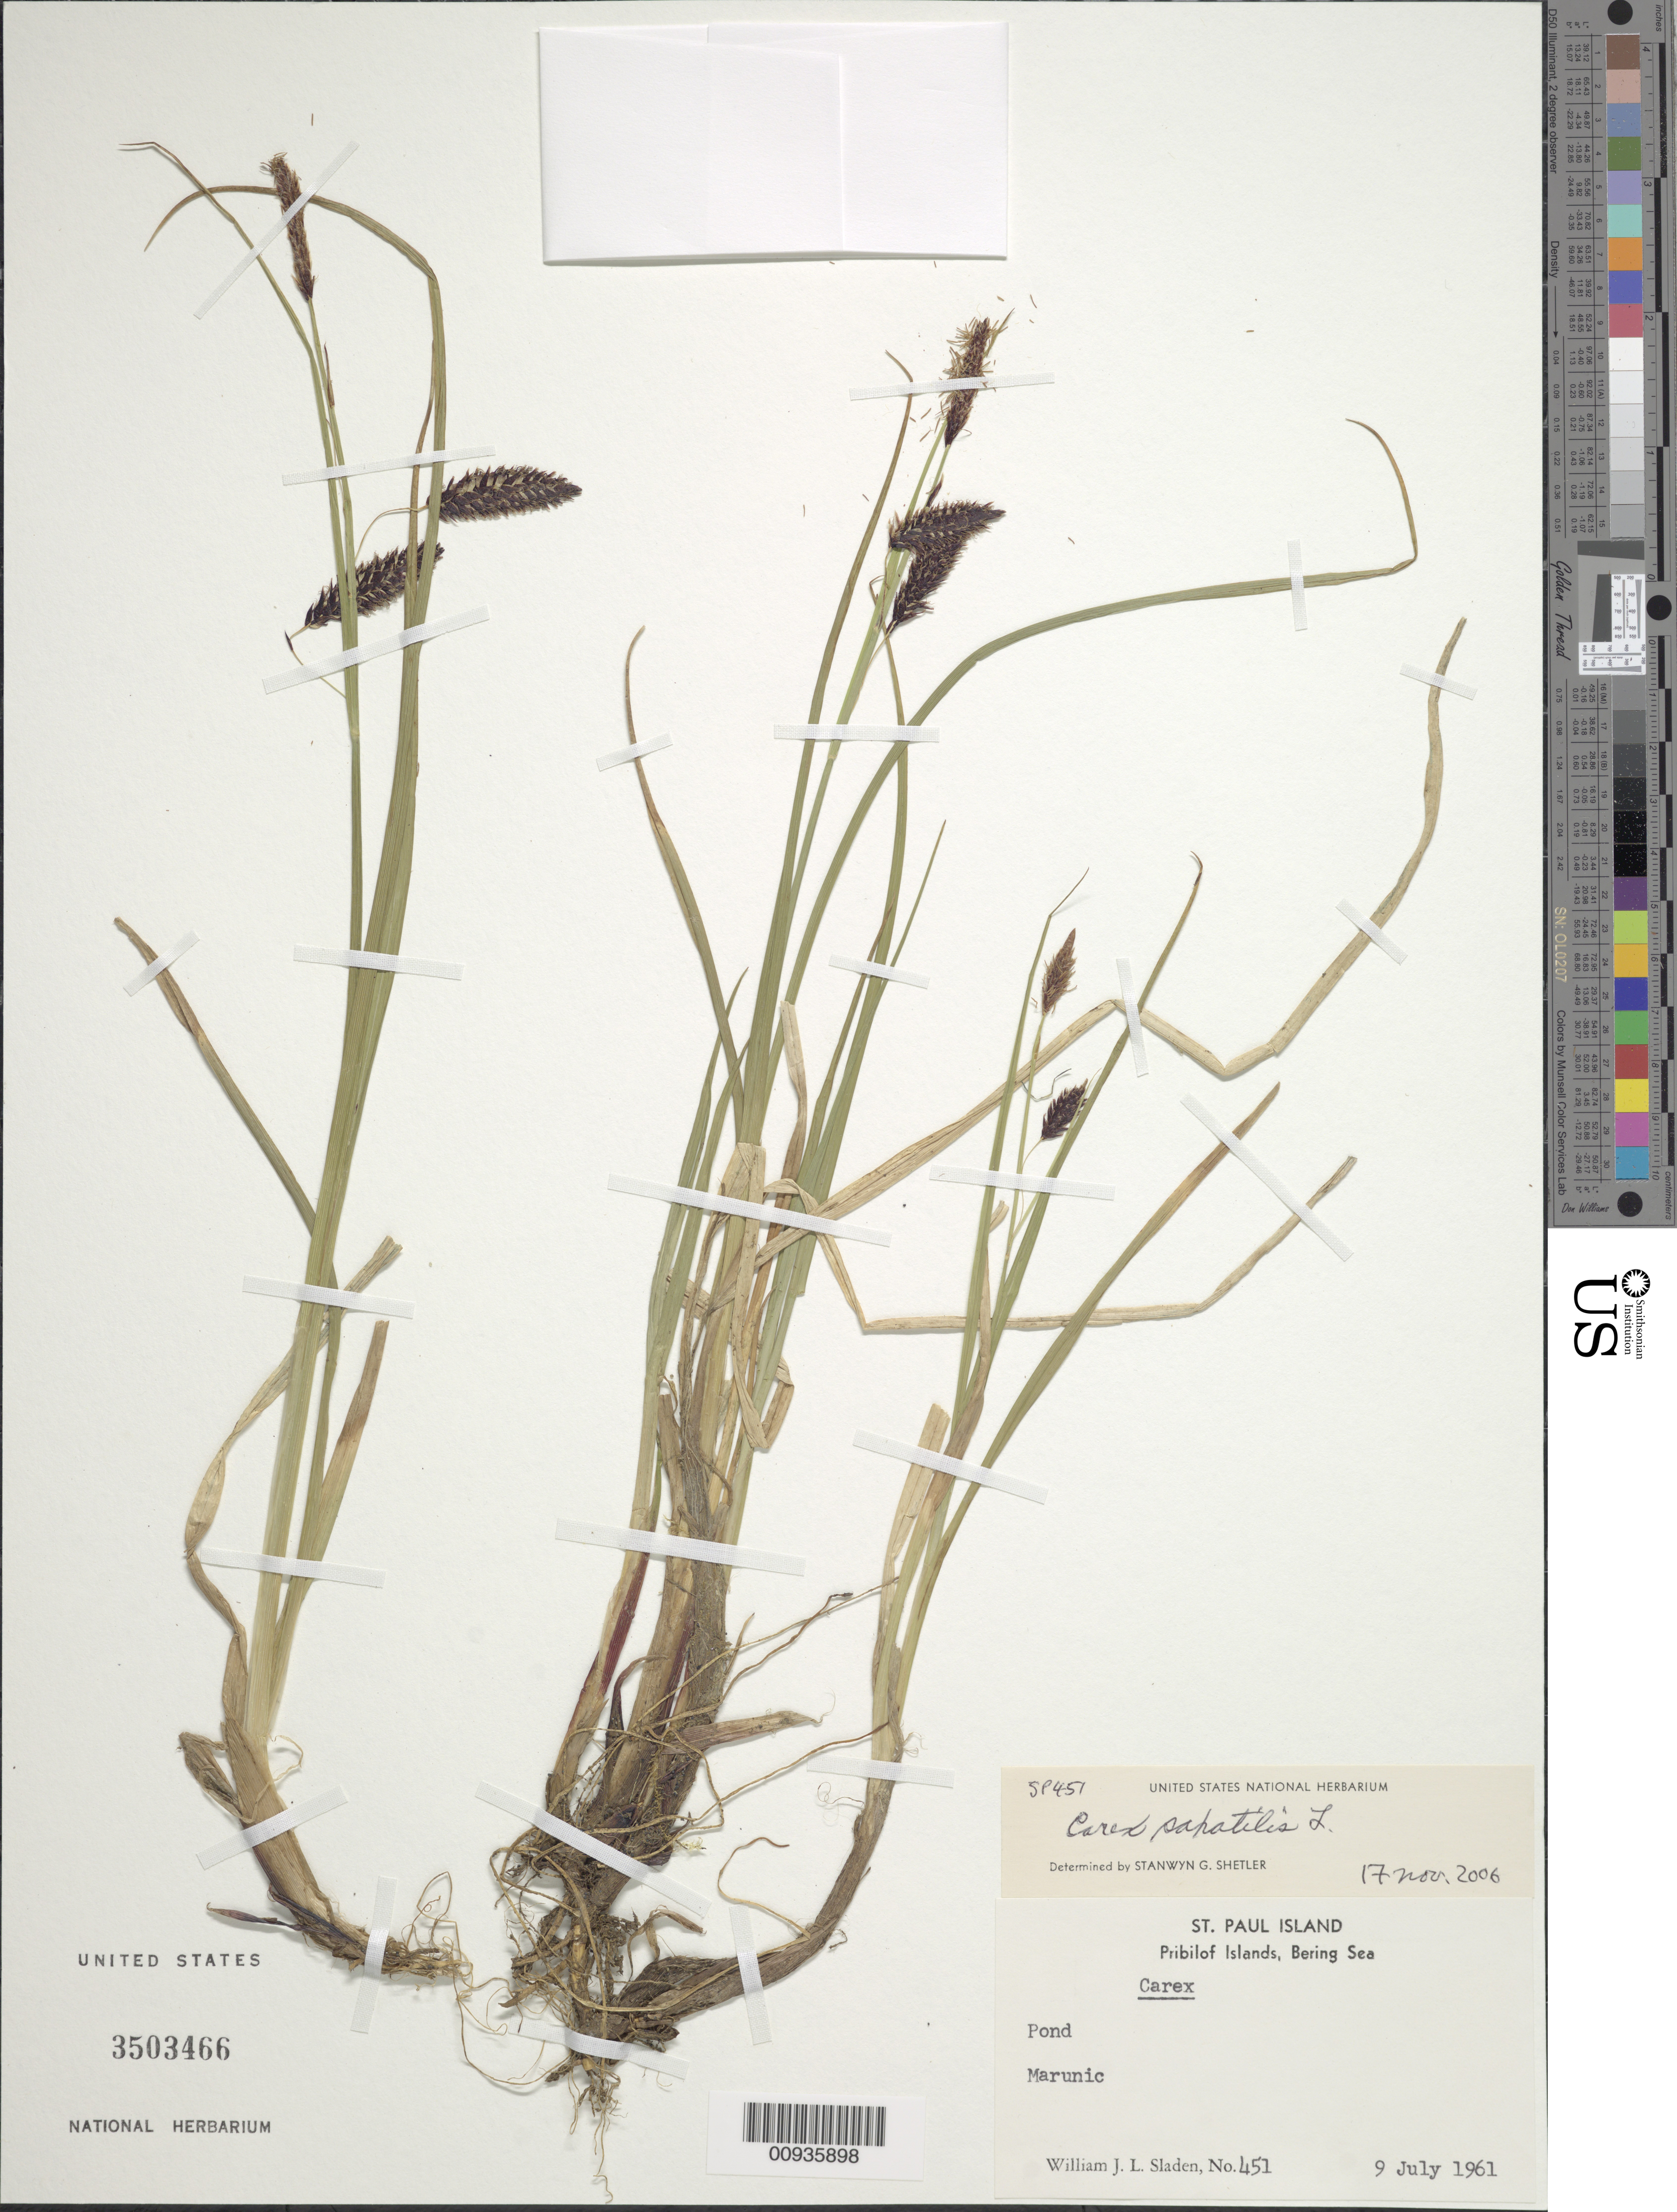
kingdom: Plantae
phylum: Tracheophyta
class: Liliopsida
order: Poales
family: Cyperaceae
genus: Carex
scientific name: Carex saxatilis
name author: L.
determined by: Shetler, Stanwyn G., (US), NMNH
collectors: W. Sladen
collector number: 451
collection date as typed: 09 Jul 1961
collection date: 1961-07-09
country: United States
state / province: Alaska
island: St. Paul Island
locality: St. Paul Island., Bering Sea, Pribilof Islands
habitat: Pond. Marunic.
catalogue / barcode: US 3503466